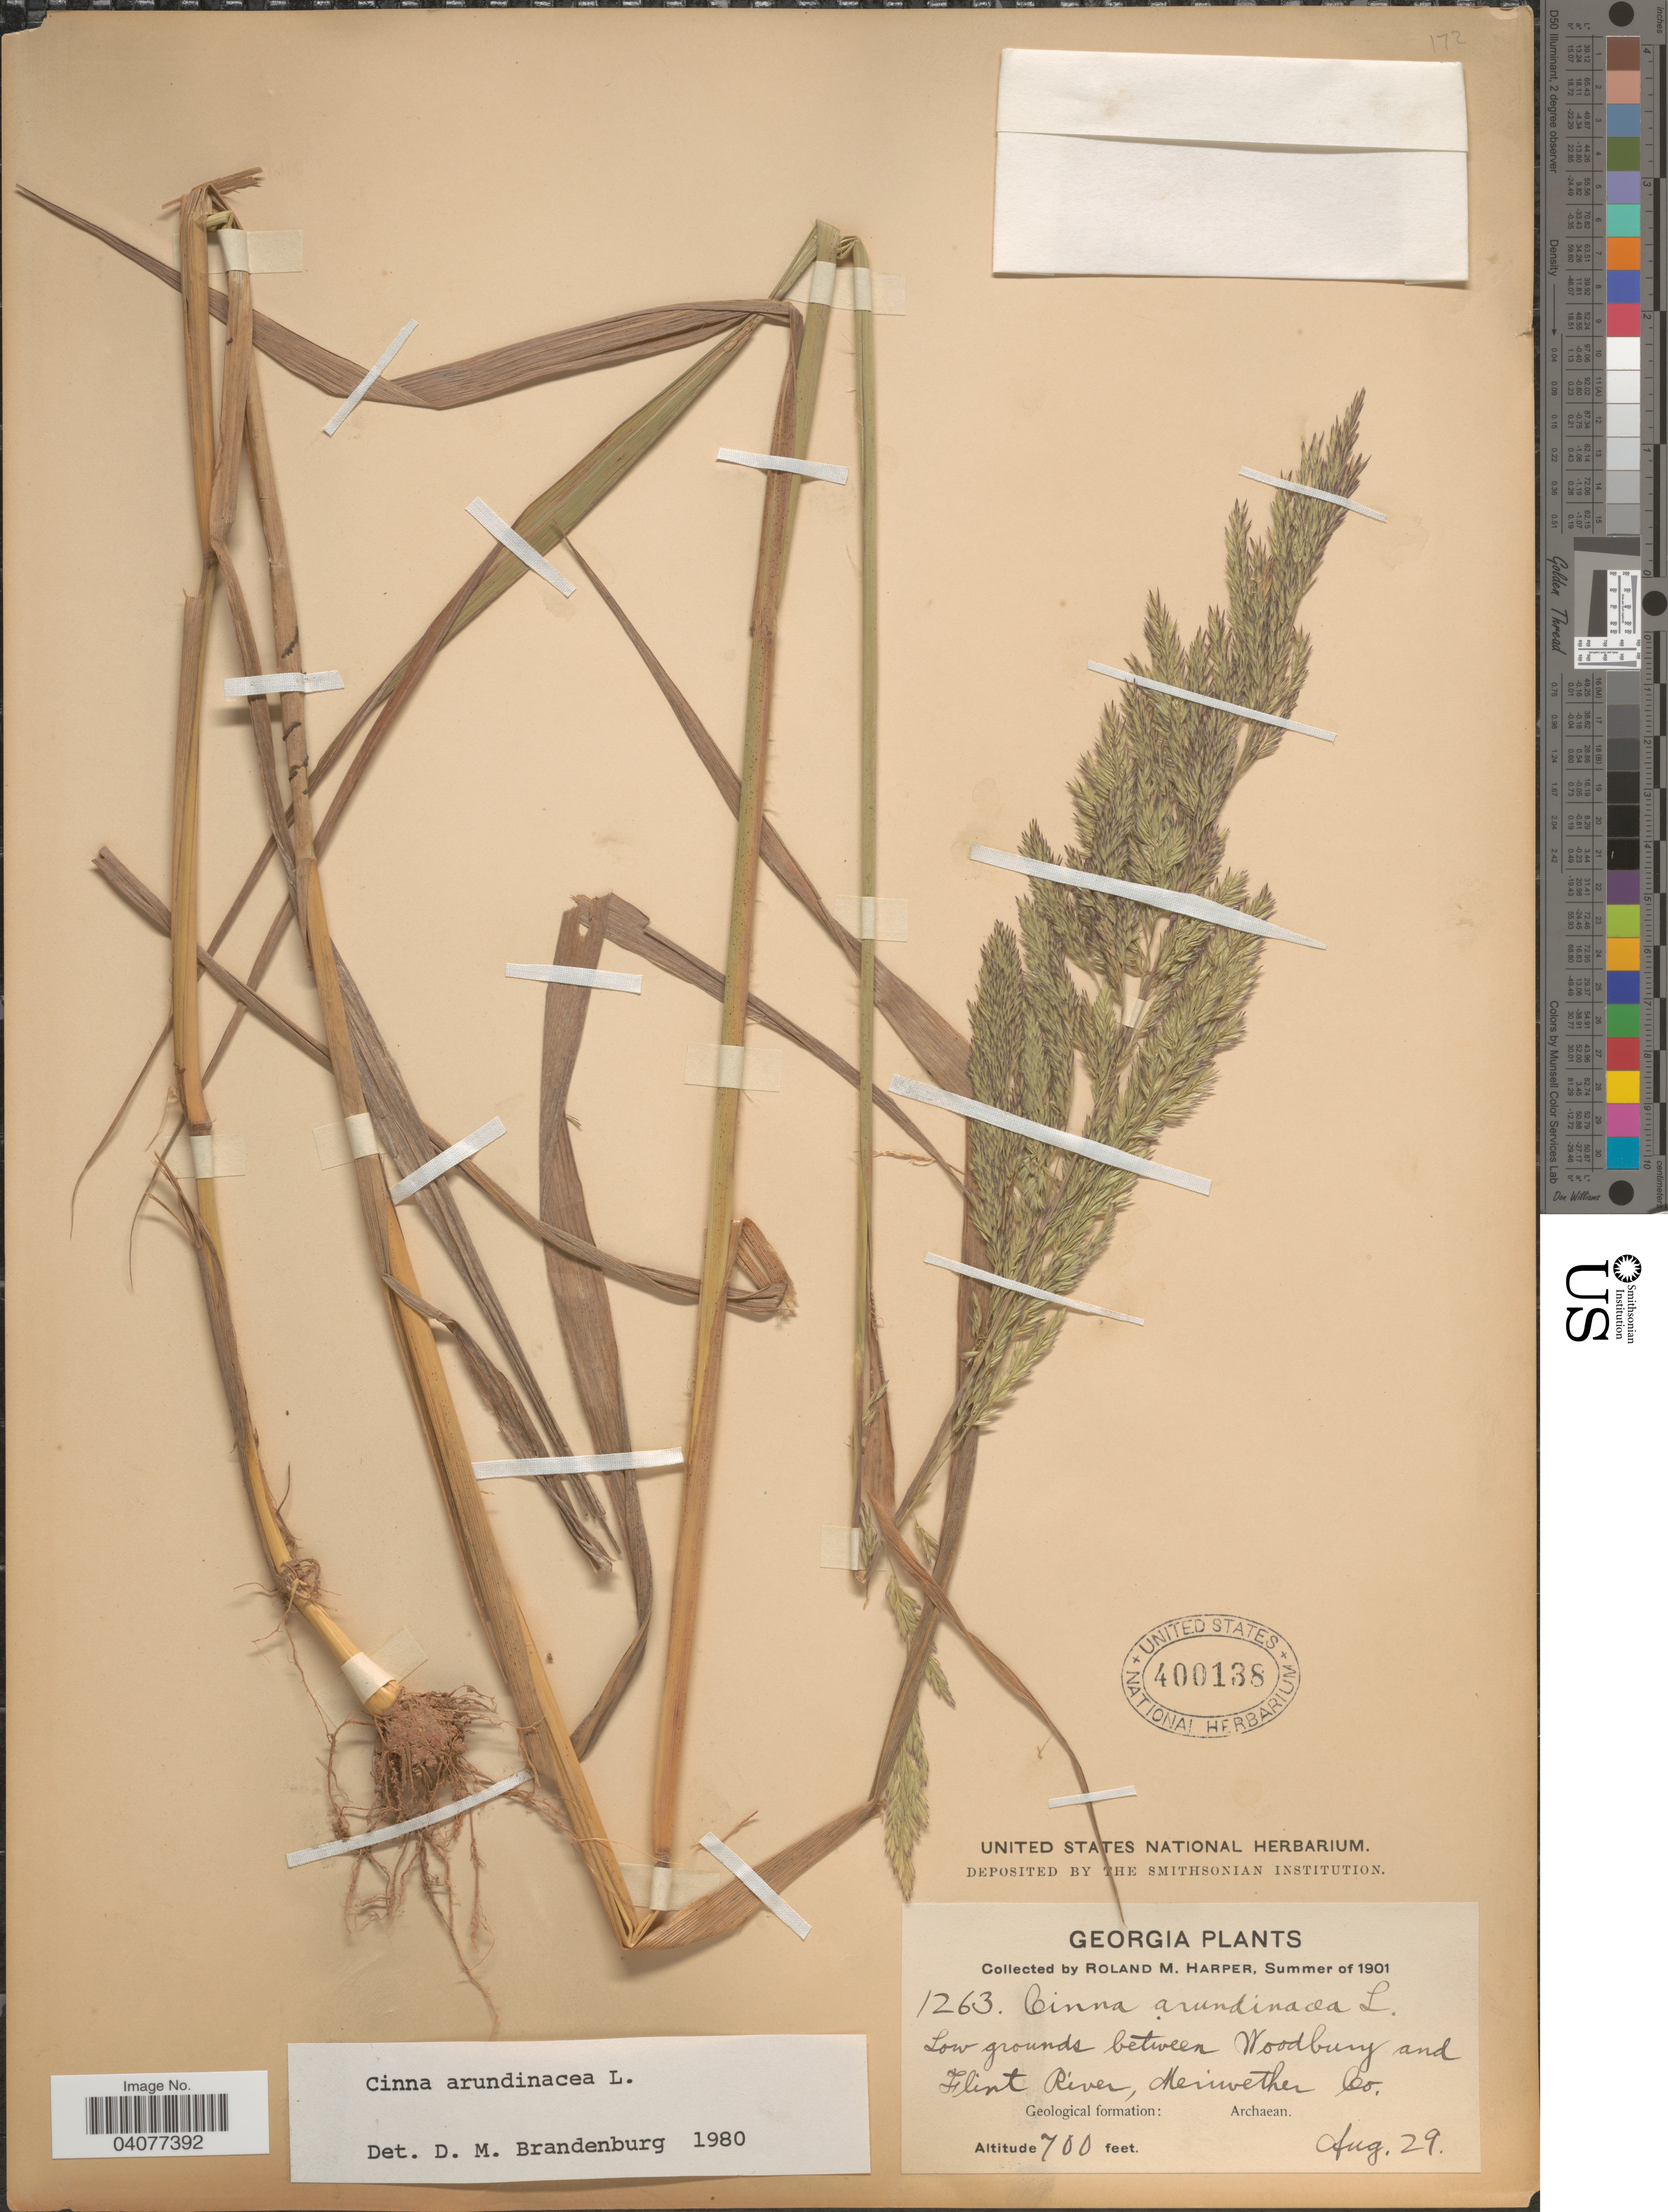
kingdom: Plantae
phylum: Tracheophyta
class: Liliopsida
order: Poales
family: Poaceae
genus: Cinna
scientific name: Cinna arundinacea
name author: L.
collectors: R. M. Harper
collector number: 1263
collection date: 1901-08-29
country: United States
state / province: Georgia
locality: Low grounds between Woodbury and Flint River, Meriwether Co. Geological formation: Archaean.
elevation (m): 213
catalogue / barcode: US 400138